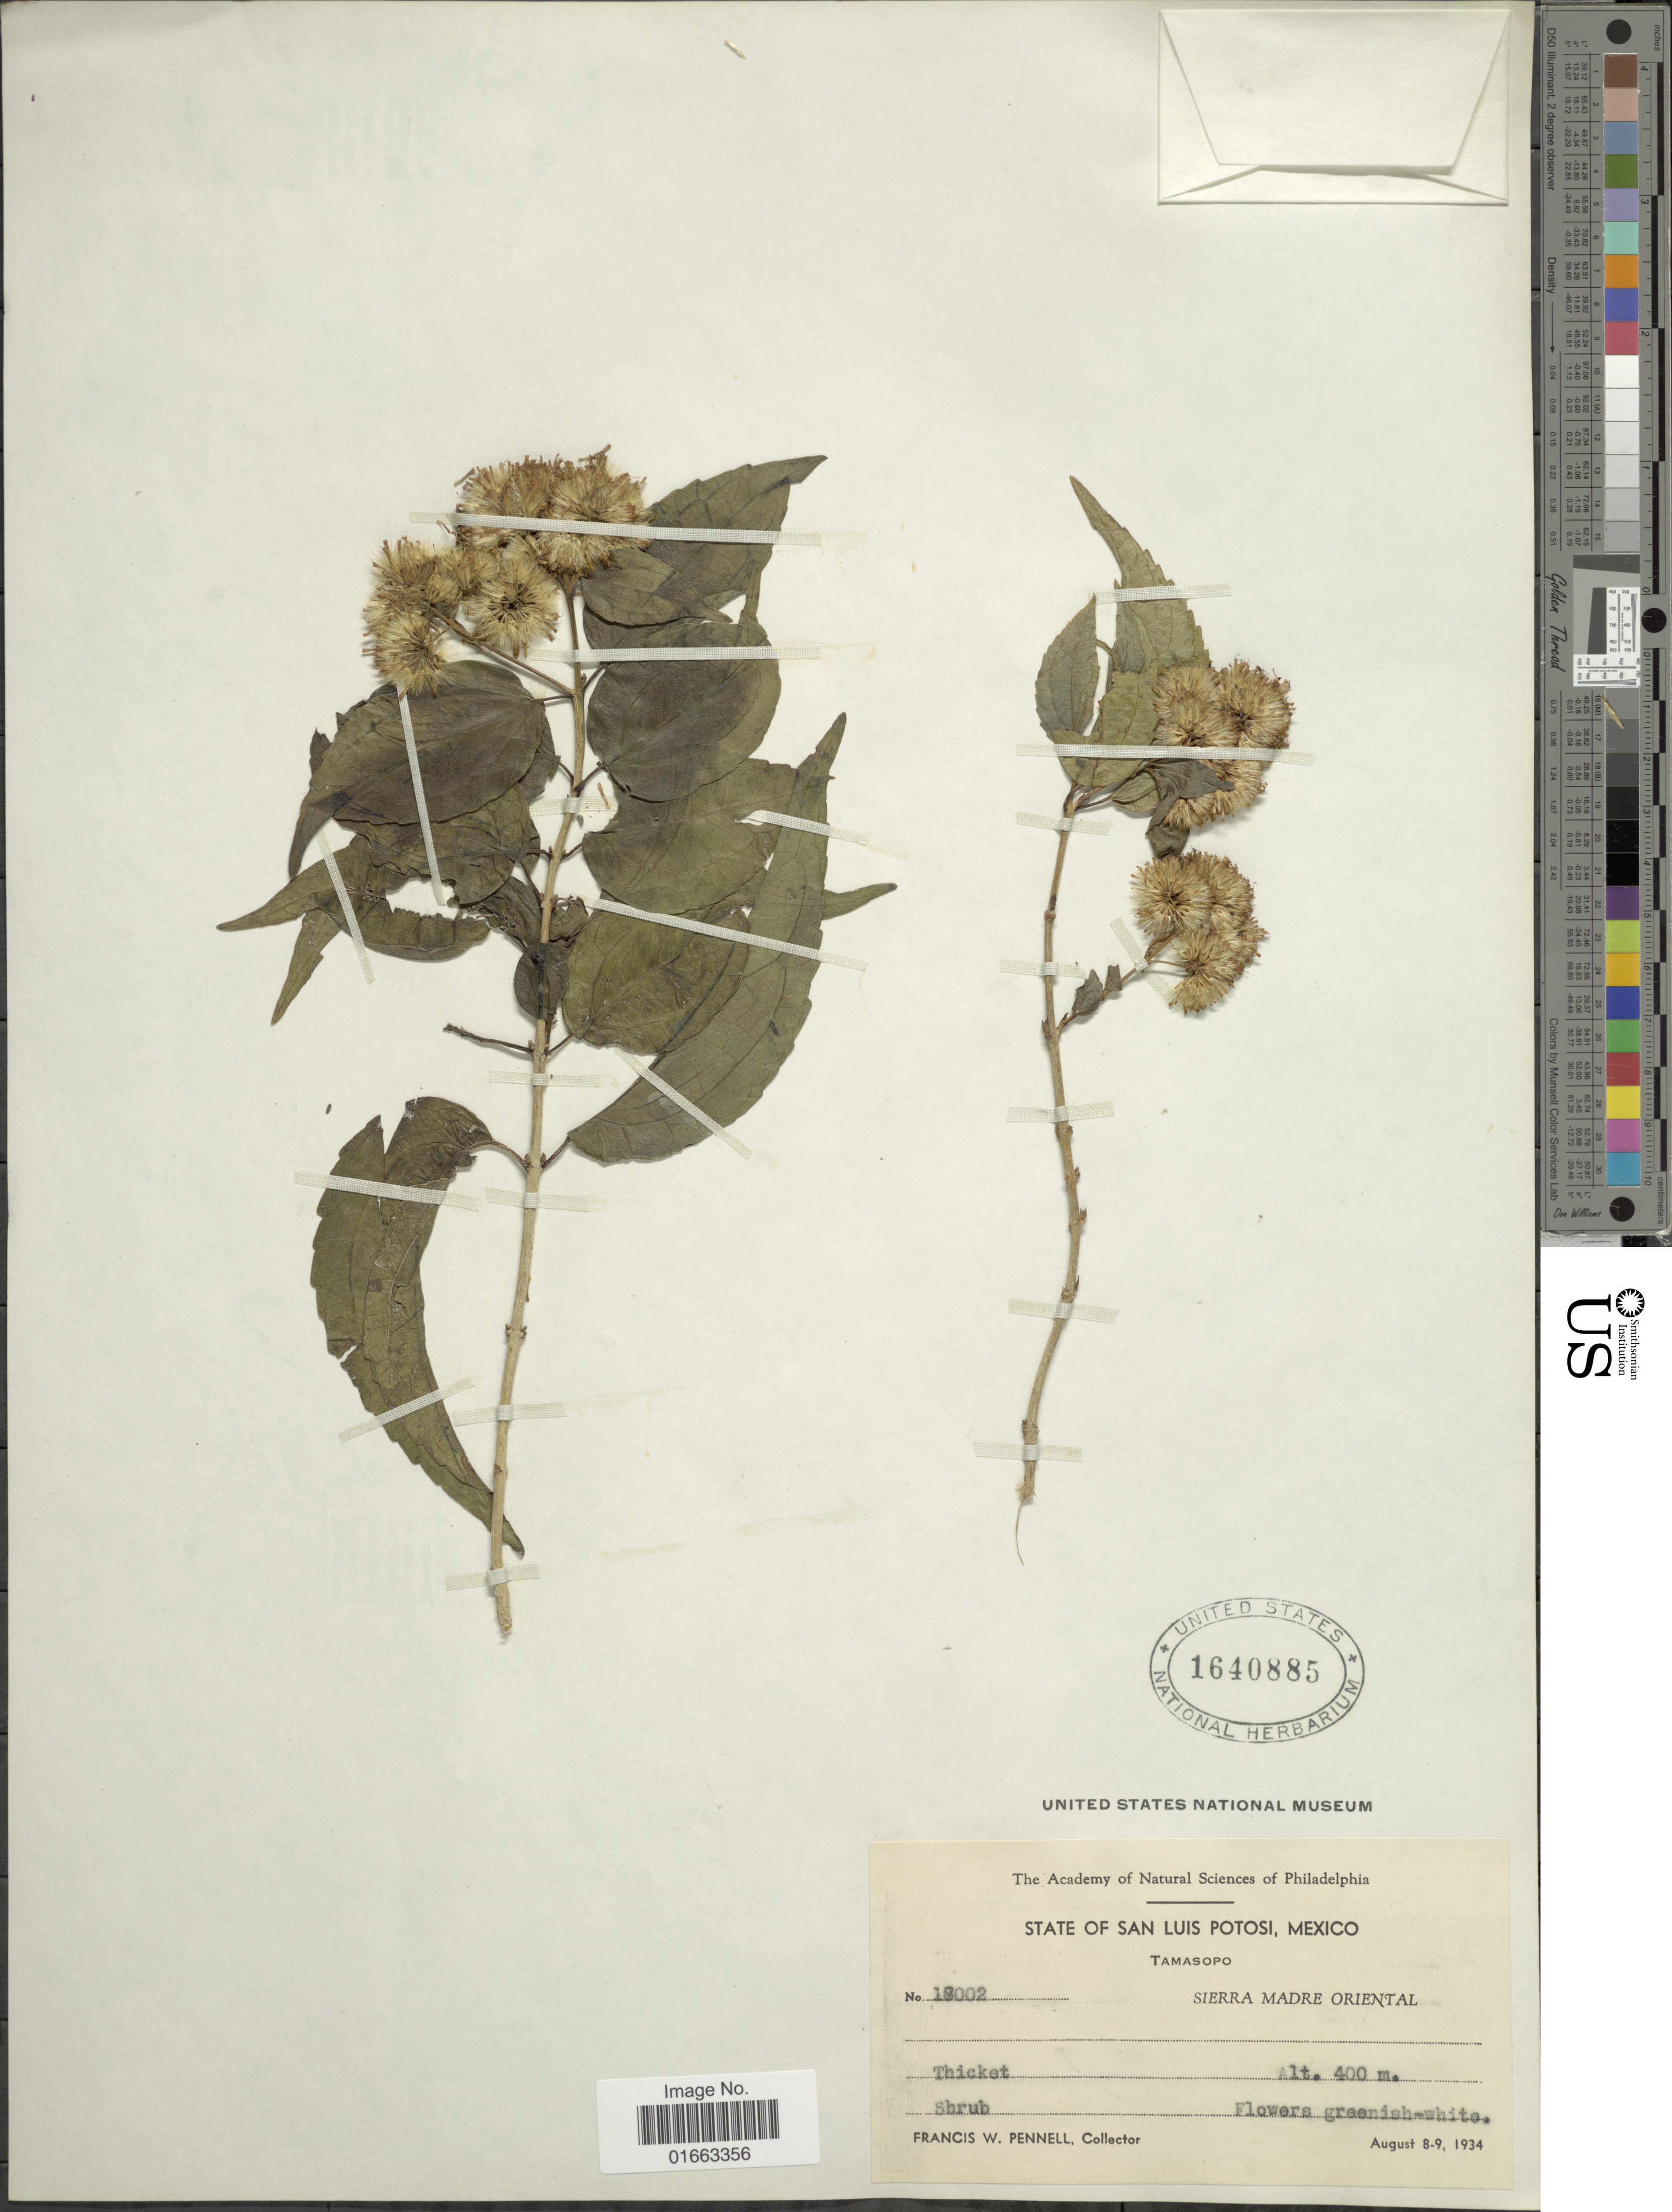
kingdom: Plantae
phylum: Tracheophyta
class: Magnoliopsida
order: Asterales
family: Asteraceae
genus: Koanophyllon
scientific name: Koanophyllon albicaule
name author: (Sch. Bip. ex Klatt) R.M. King & H. Rob.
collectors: F. W. Pennell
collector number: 18002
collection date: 1934-08-08/1934-08-09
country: Mexico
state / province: San Luis Potosí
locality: Tamasopo, Sierra Madre Oriental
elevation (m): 400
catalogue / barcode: US 1640885